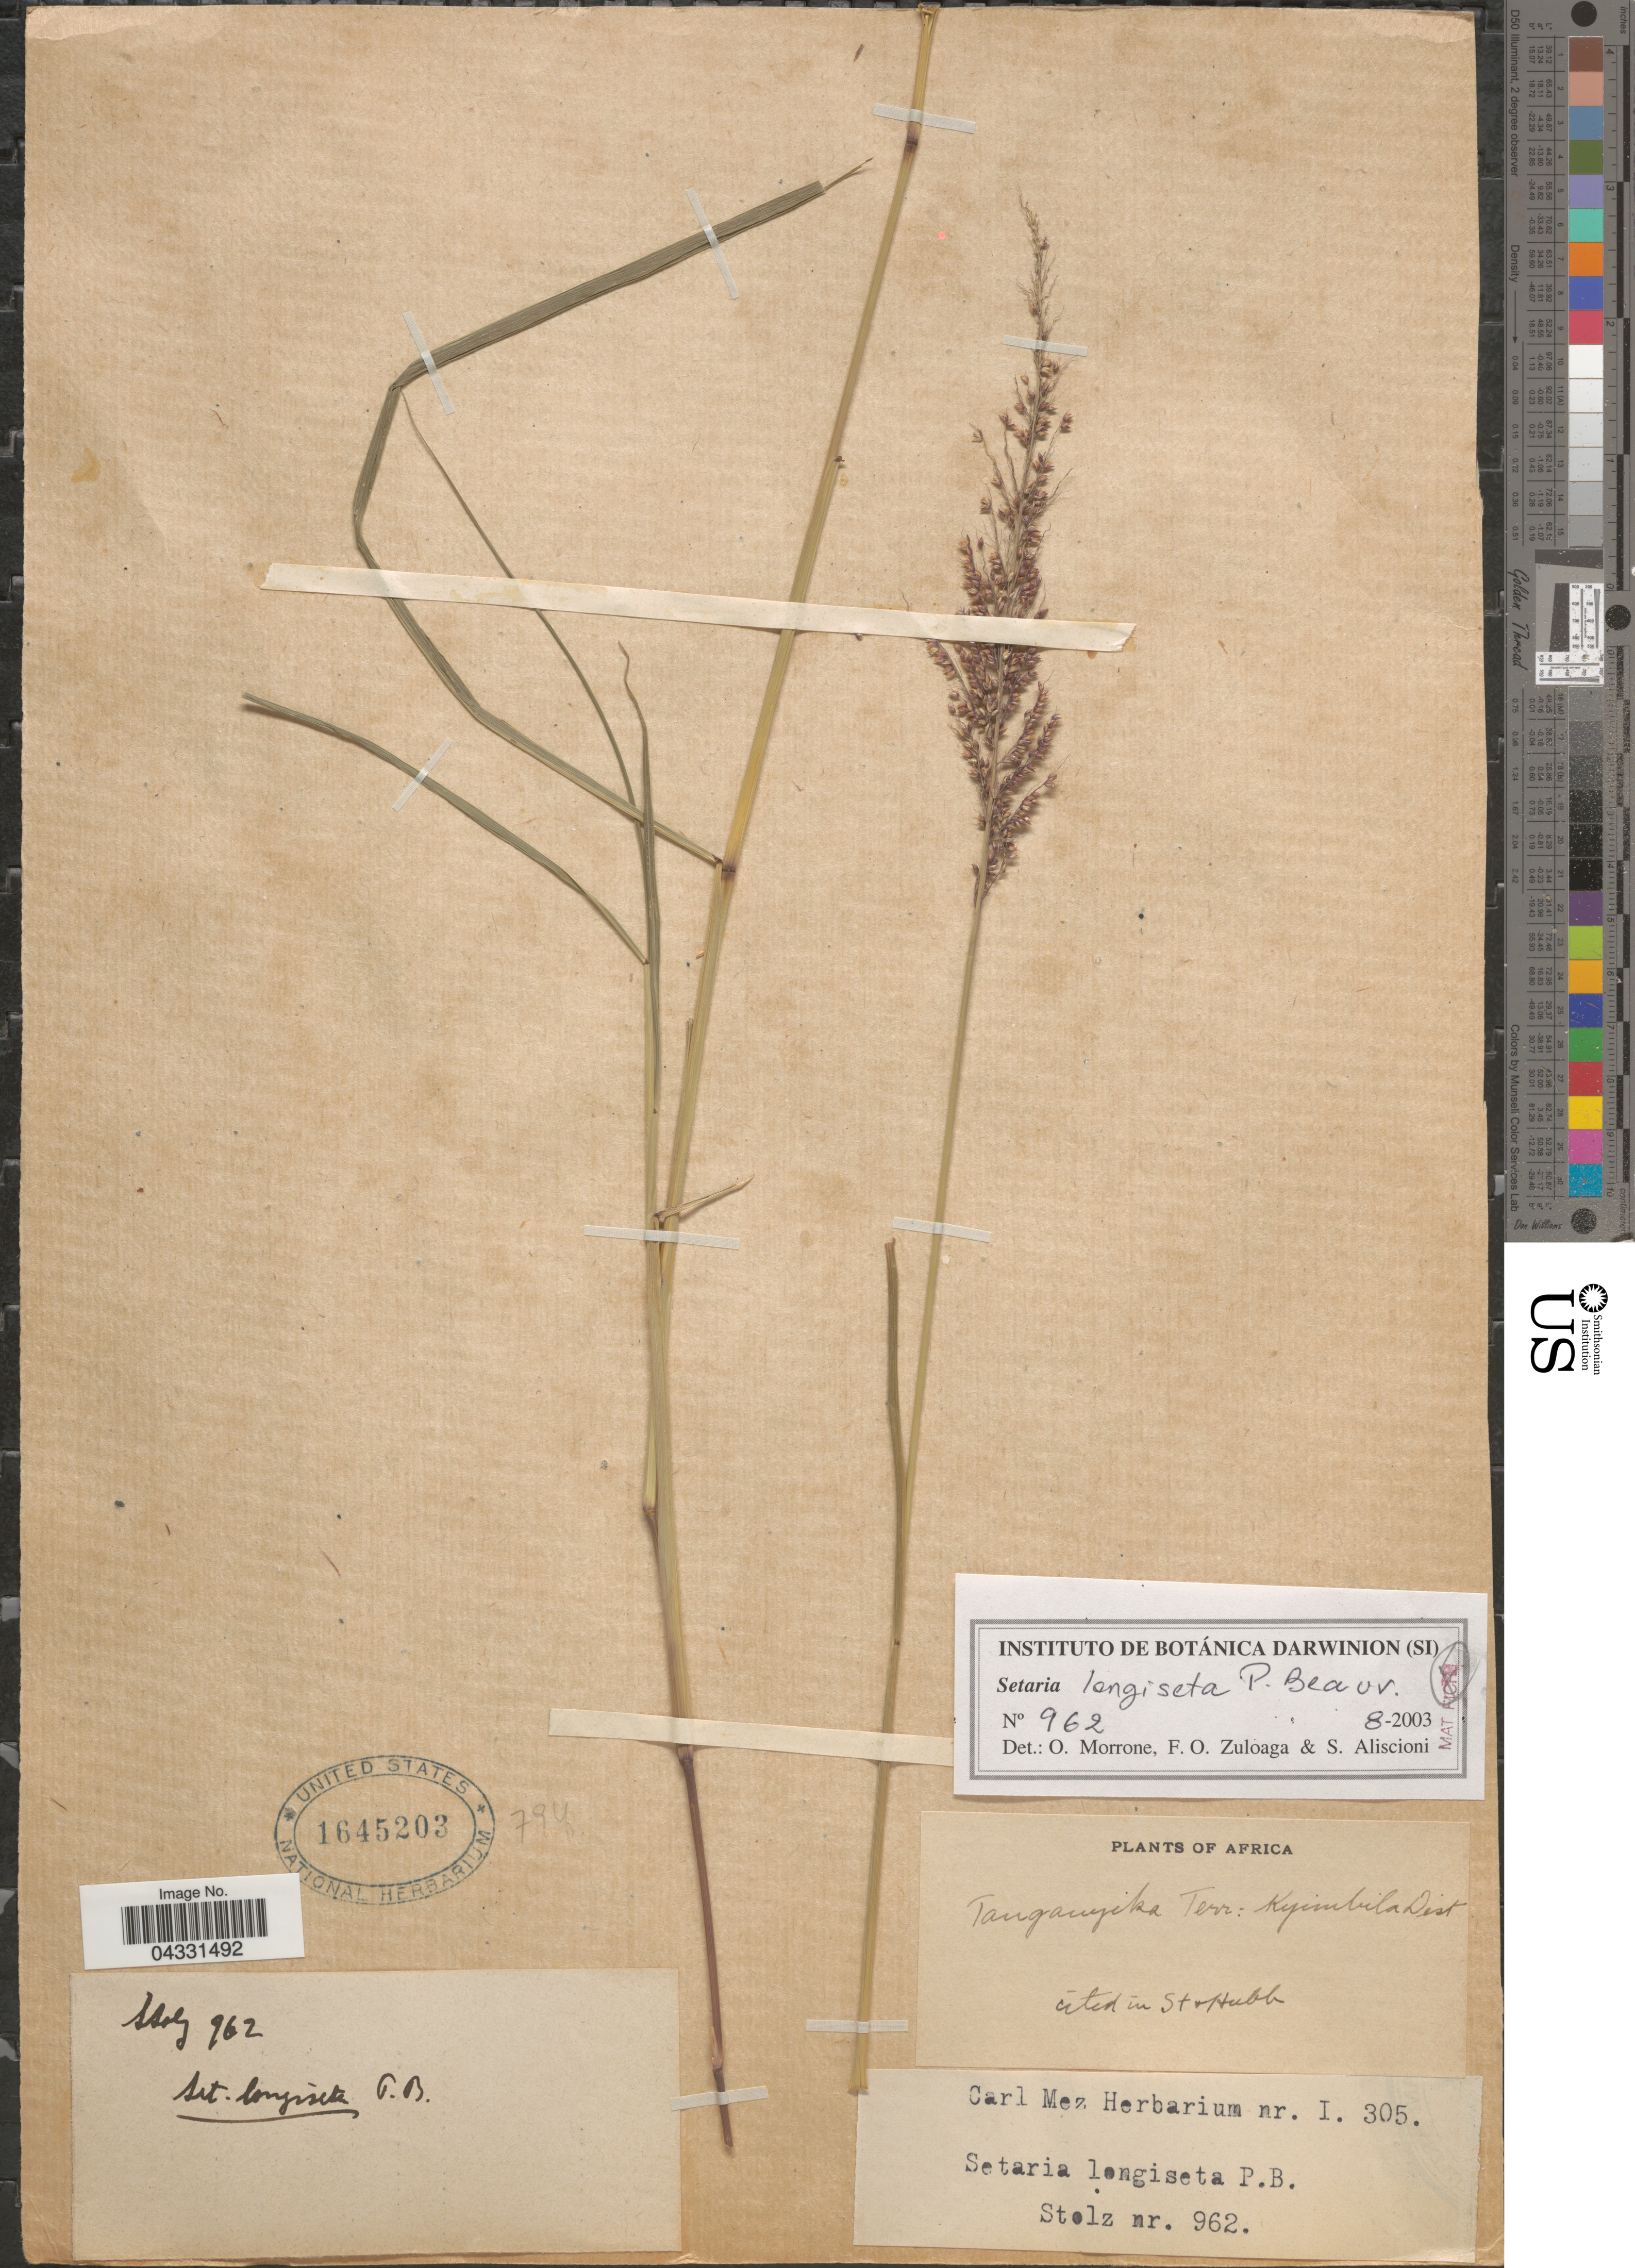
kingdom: Plantae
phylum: Tracheophyta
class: Liliopsida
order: Poales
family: Poaceae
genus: Setaria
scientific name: Setaria longiseta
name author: P. Beauv.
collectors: Stolz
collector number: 962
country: Tanzania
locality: Tanganyika Terr: Kyimbila Dist.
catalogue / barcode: US 1645203